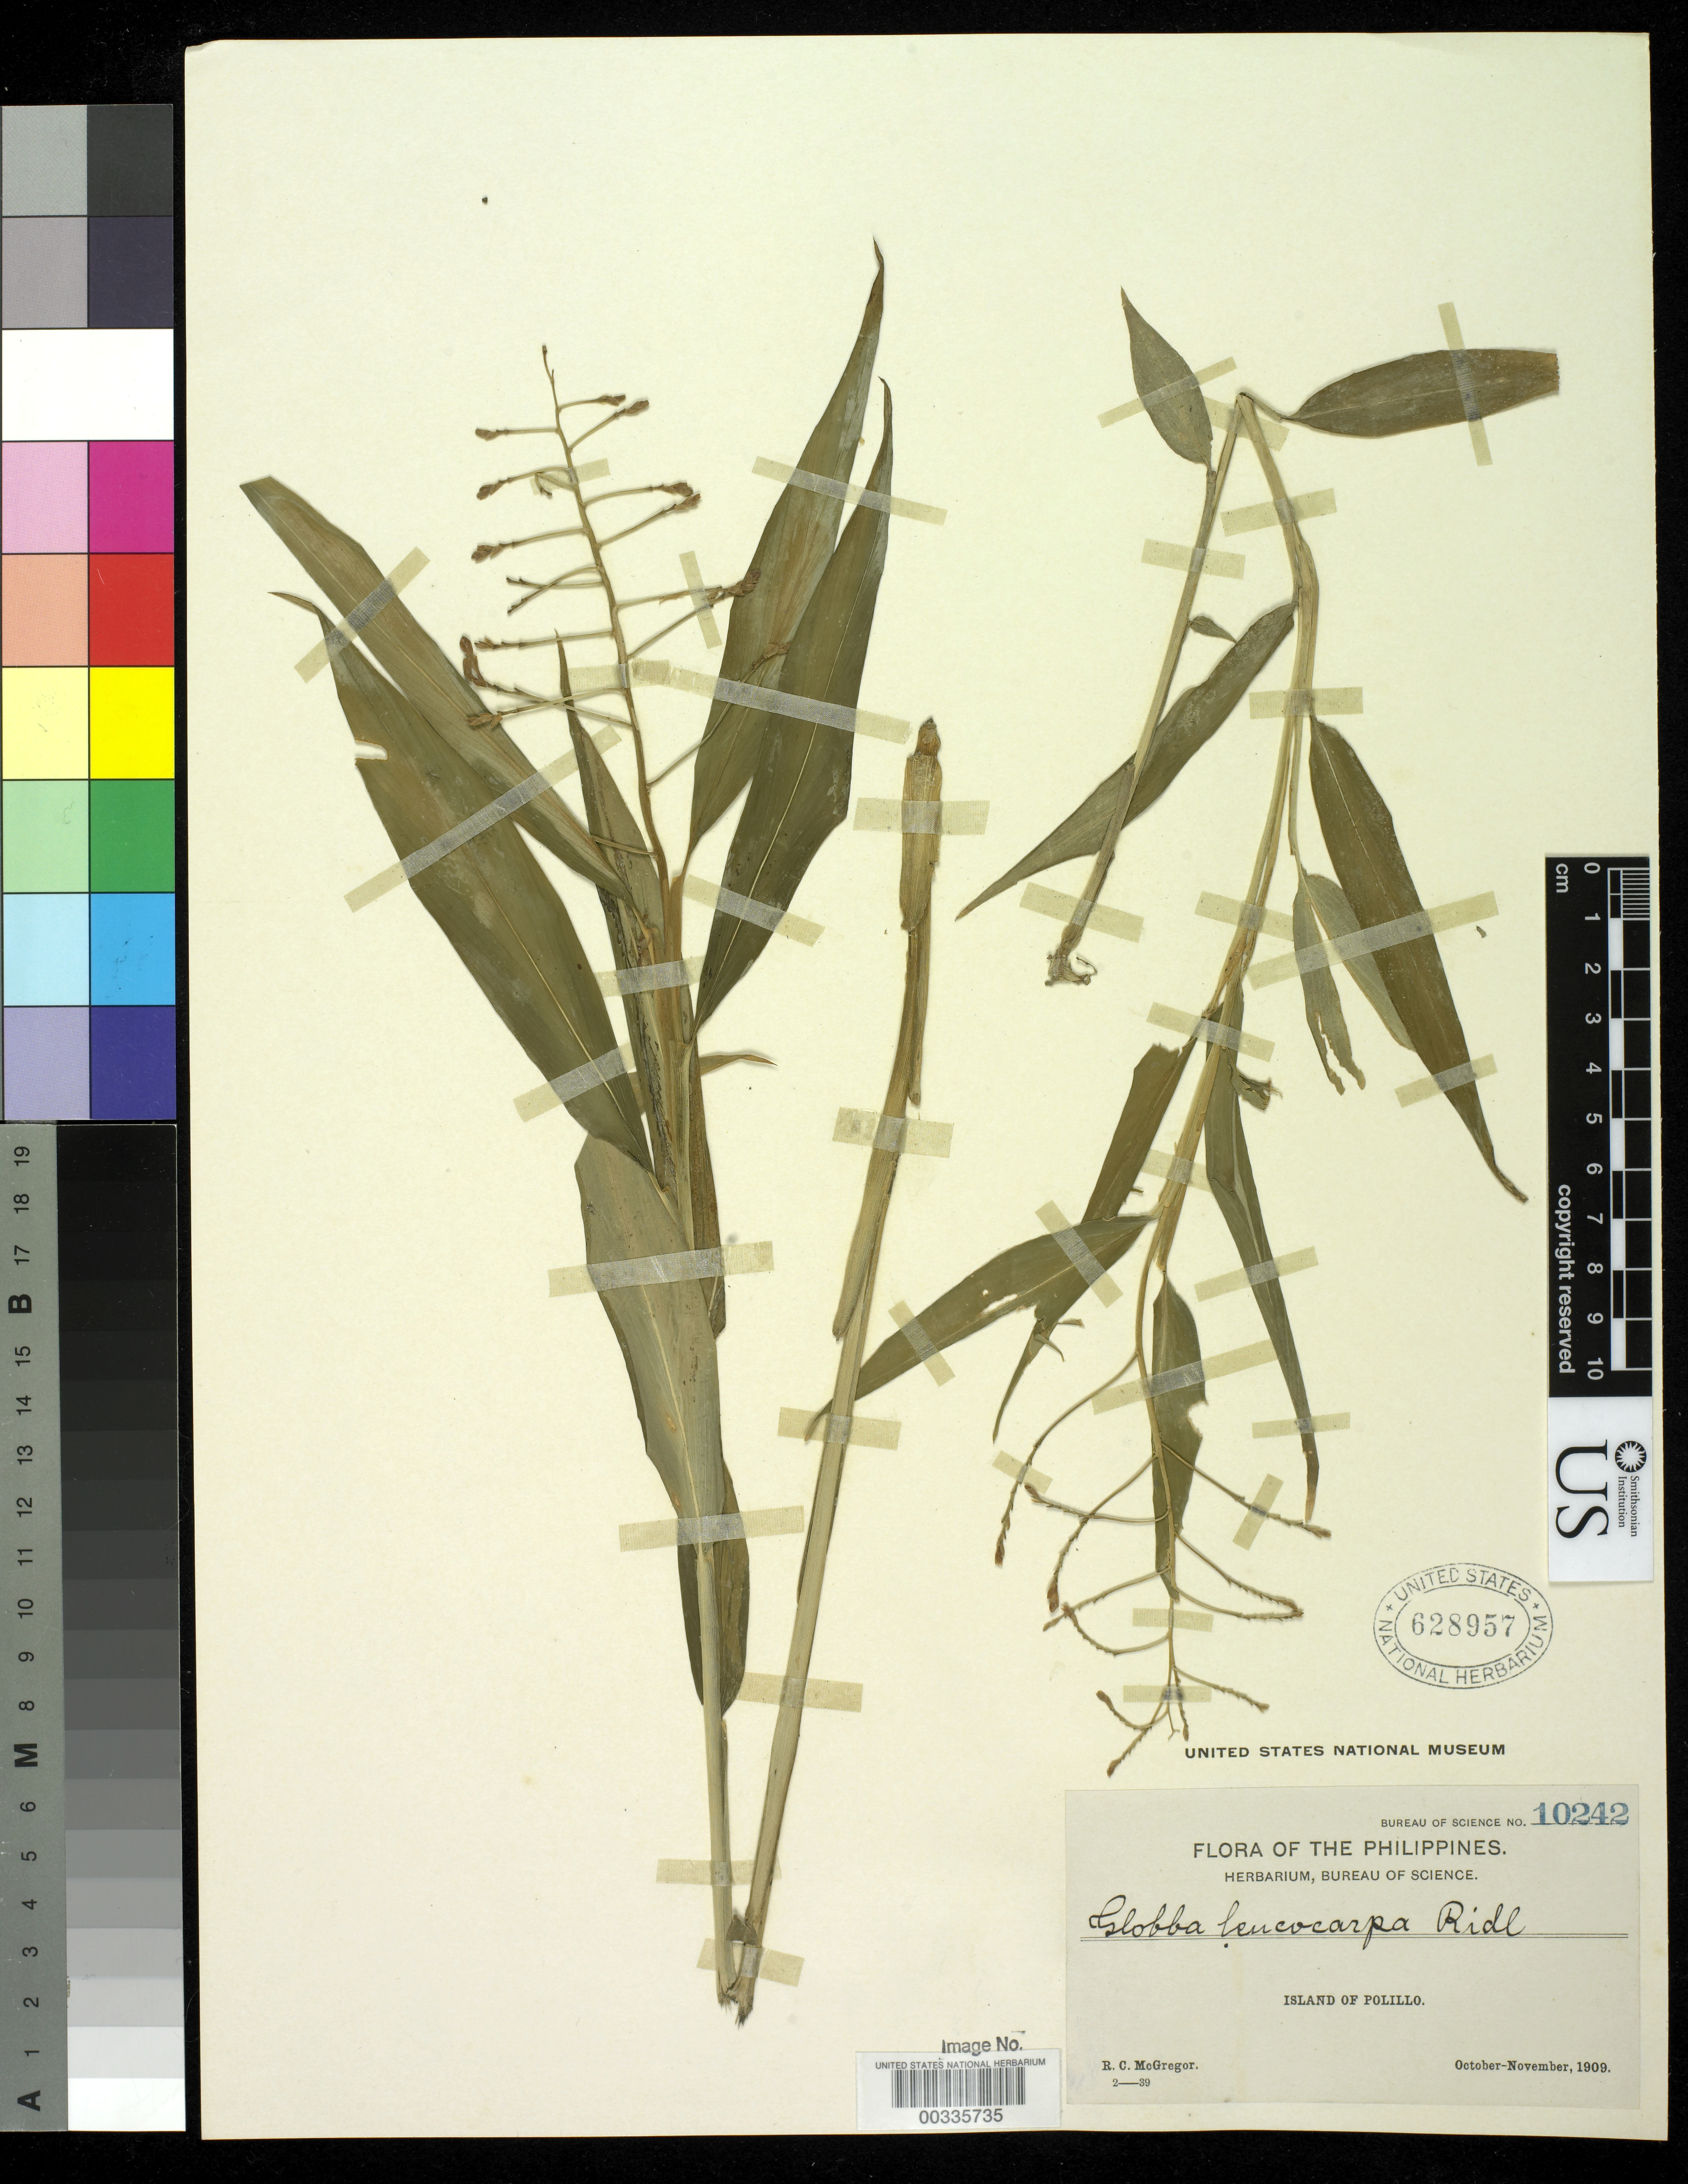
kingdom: Plantae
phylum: Tracheophyta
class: Liliopsida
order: Zingiberales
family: Zingiberaceae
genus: Globba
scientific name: Globba leucocarpa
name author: Ridl.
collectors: R. C. McGregor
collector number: Bur. Sci. 10242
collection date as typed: Oct 1909 to -- Nov 1909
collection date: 1909-10/1909-11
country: Philippines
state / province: Calabarzon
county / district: Quezon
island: Polillo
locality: Island of polillo [Polillo Is.]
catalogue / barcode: US 628957